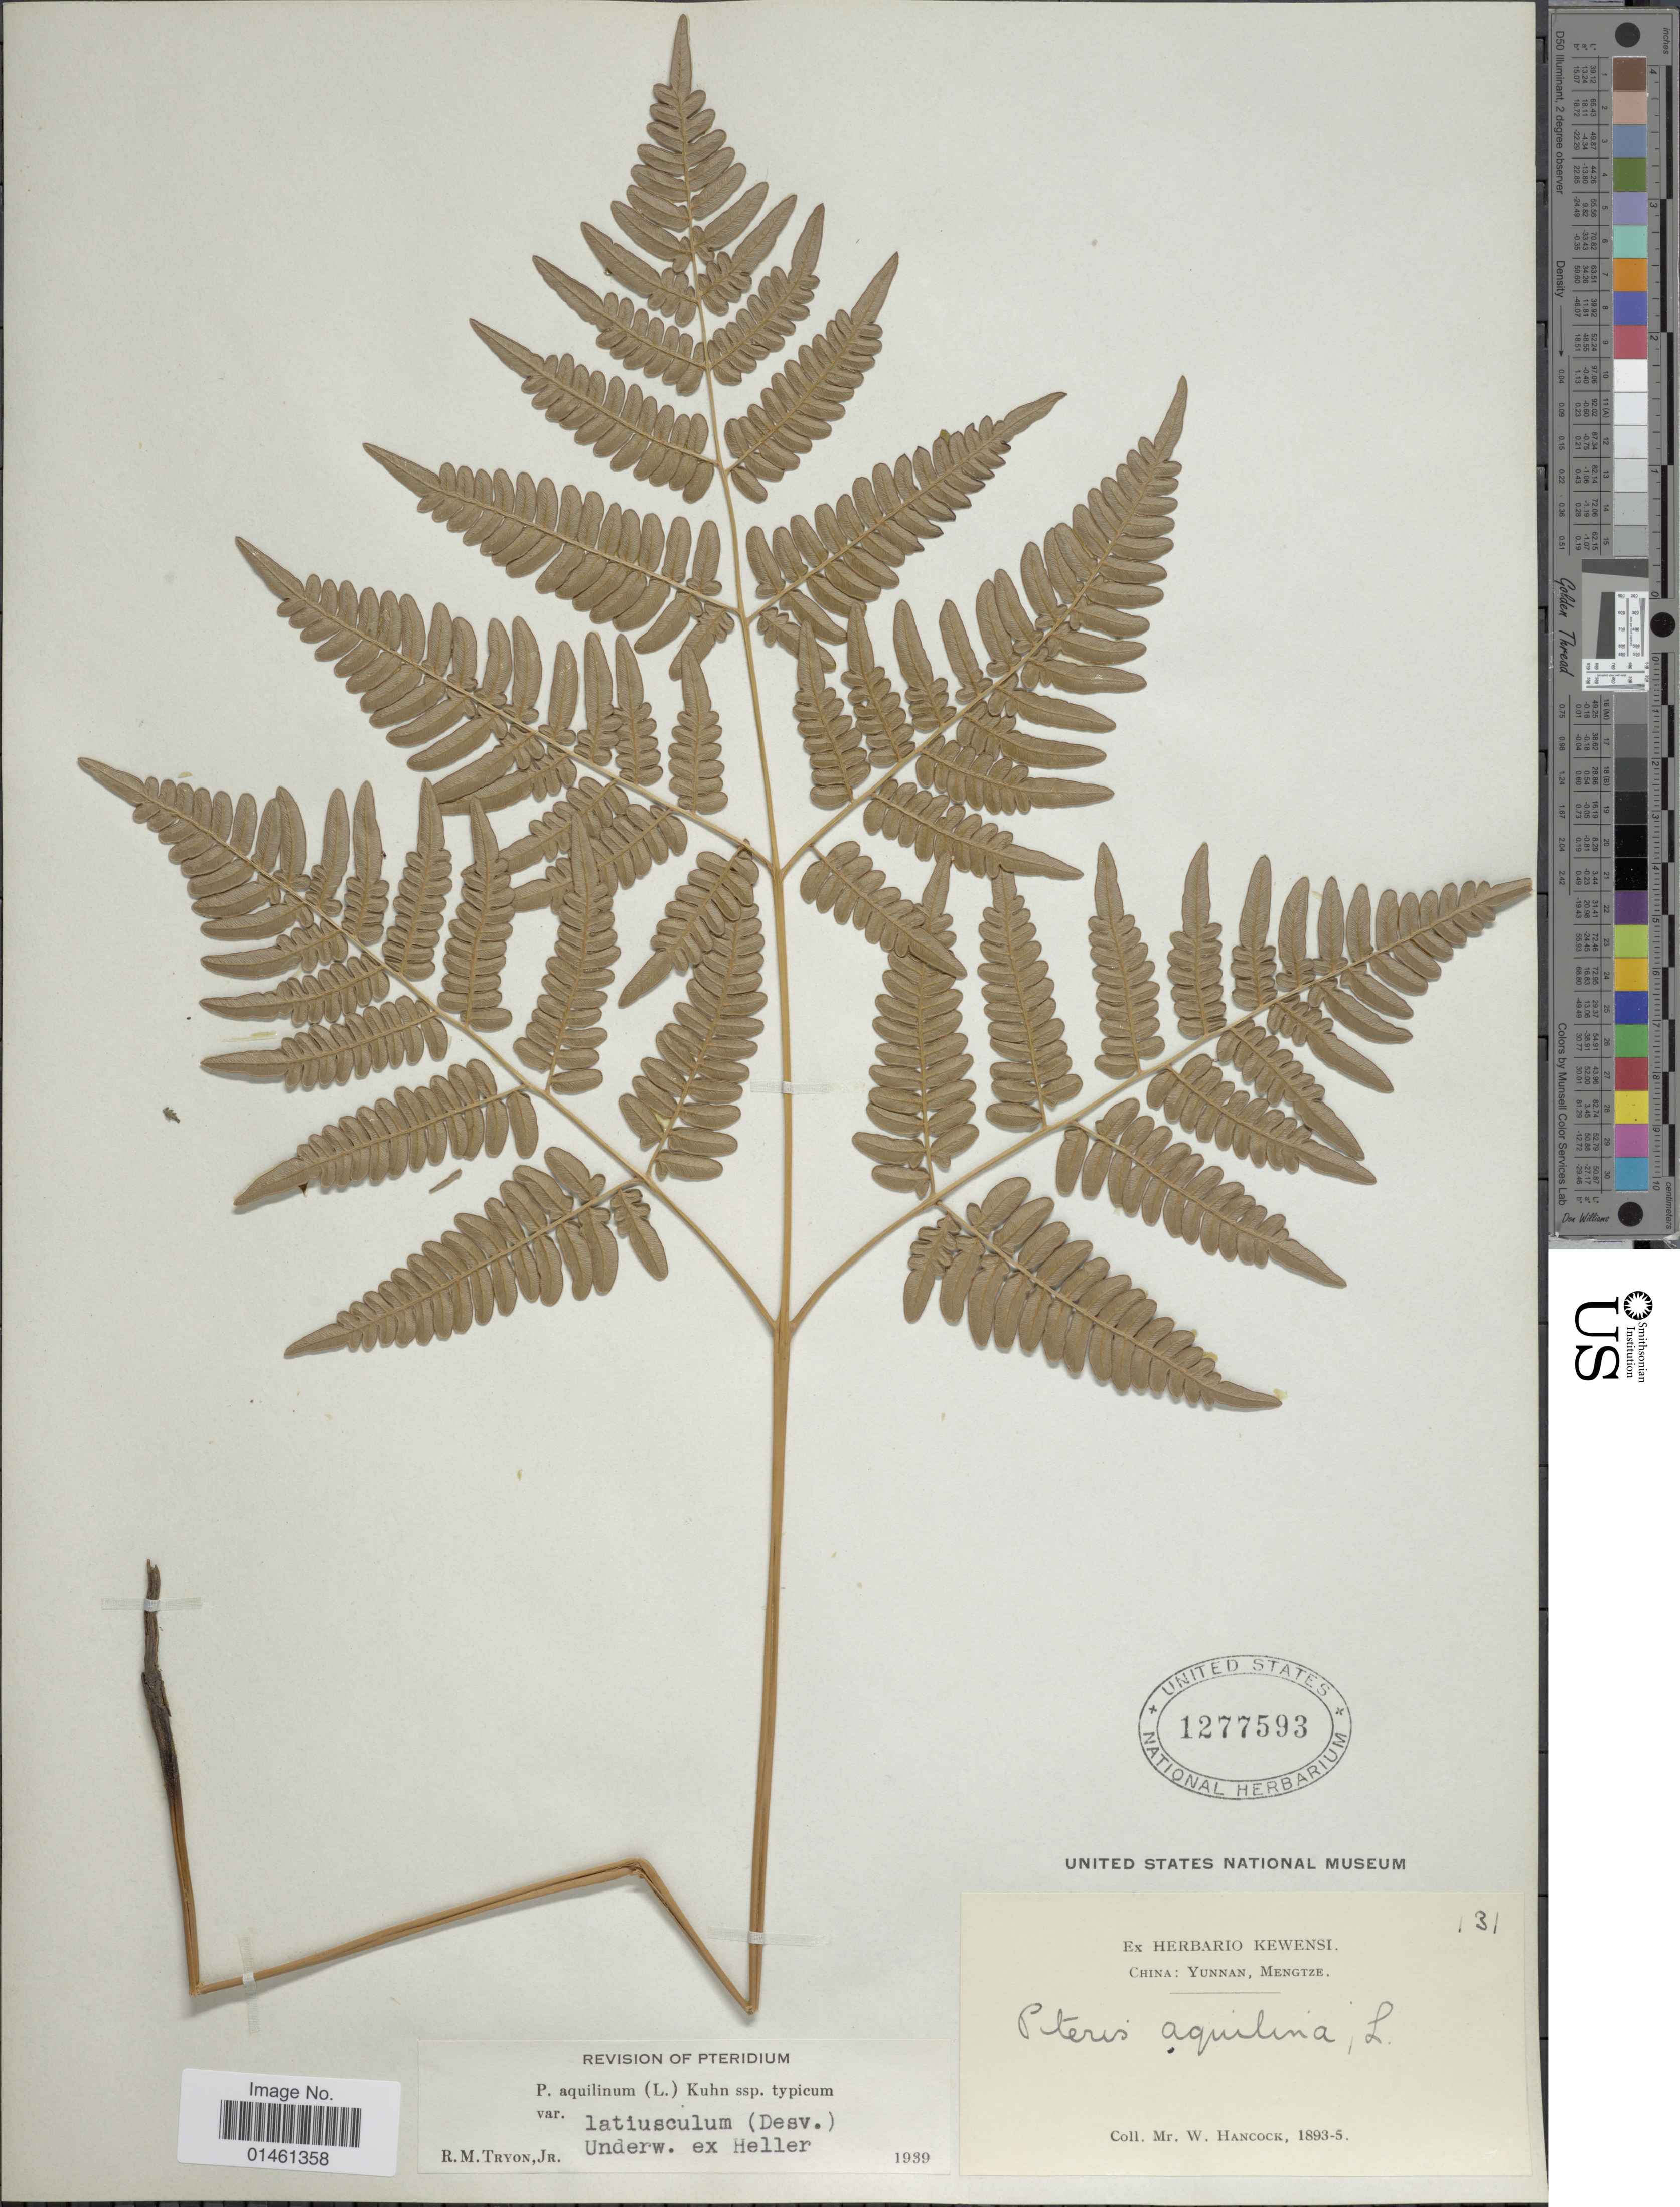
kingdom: Plantae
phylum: Tracheophyta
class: Polypodiopsida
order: Polypodiales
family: Dennstaedtiaceae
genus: Pteridium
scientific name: Pteridium aquilinum var. latiusculum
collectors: W. Hancock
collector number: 131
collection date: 1893/1895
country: China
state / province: Yunnan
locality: China: Yunnan, Mengtze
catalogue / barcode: US 1277593